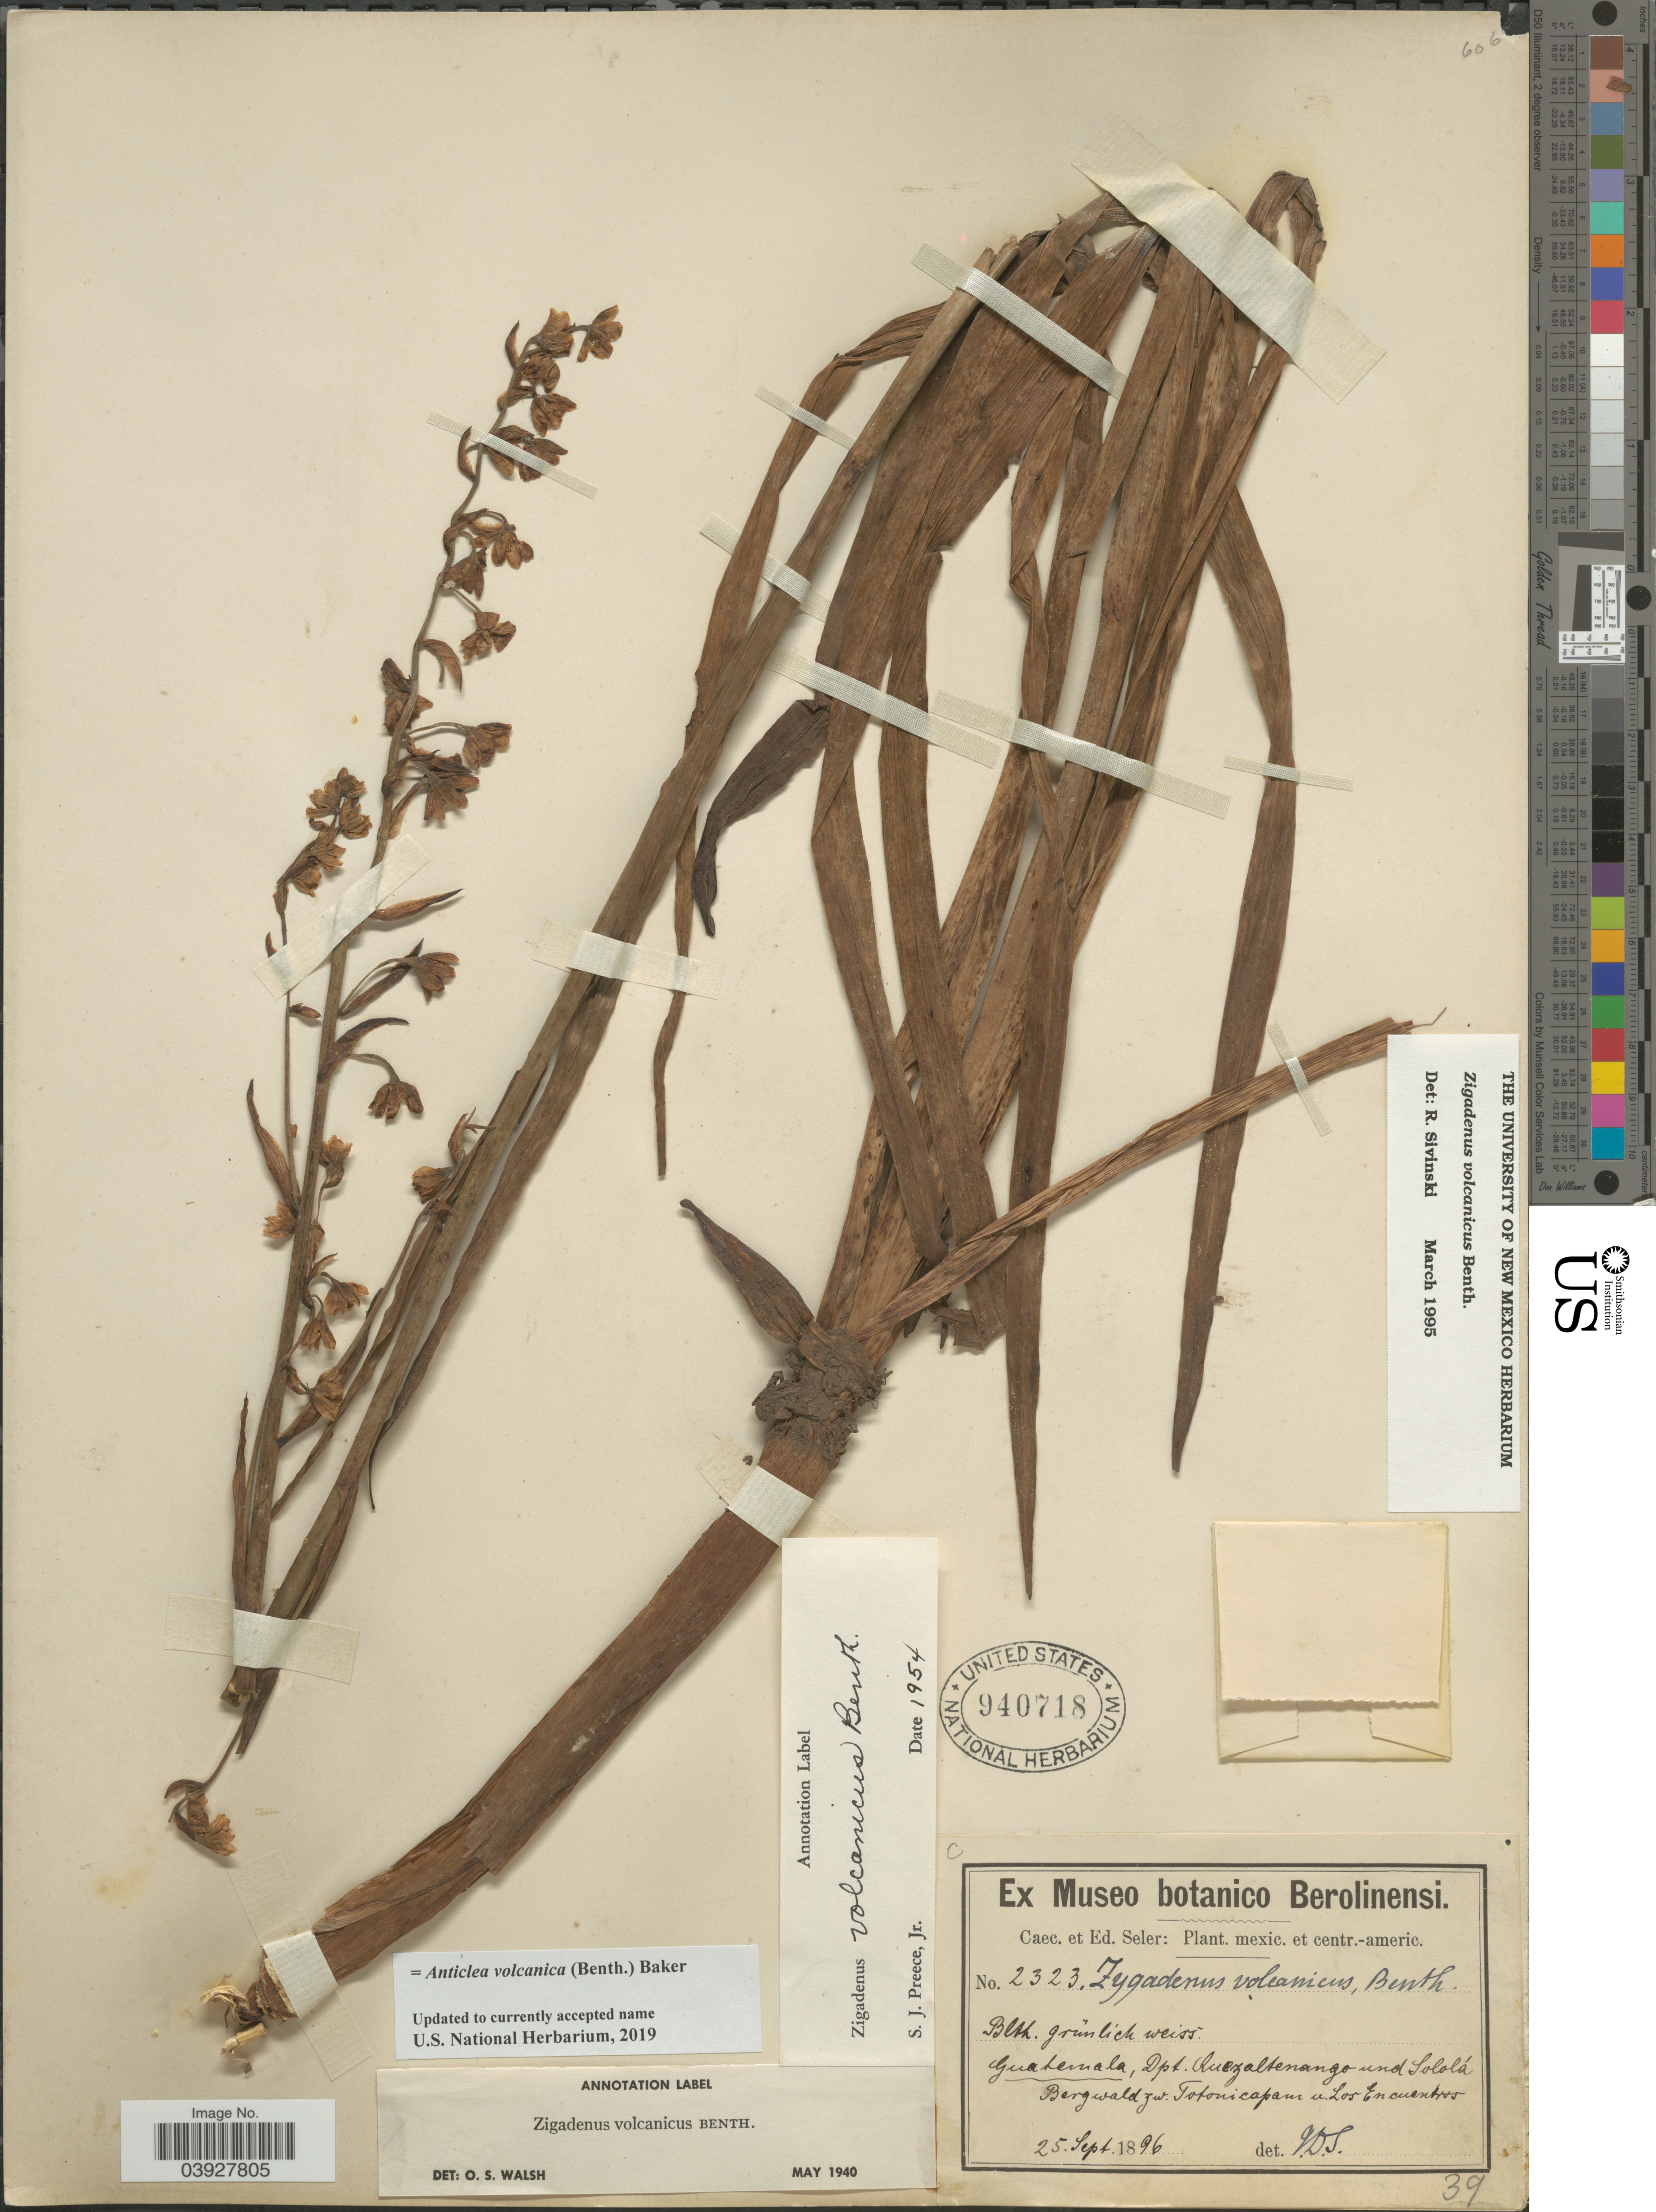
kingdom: Plantae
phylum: Tracheophyta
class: Liliopsida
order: Liliales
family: Melanthiaceae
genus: Anticlea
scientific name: Anticlea volcanica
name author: (Benth.) Baker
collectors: C. Seler & E. G. Seler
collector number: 2323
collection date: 1896-09-25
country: Guatemala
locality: Dpt. Quezaltenango und Sololá. Bergwald zw. Totonicapam u. Los Encuentros.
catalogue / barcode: US 940718